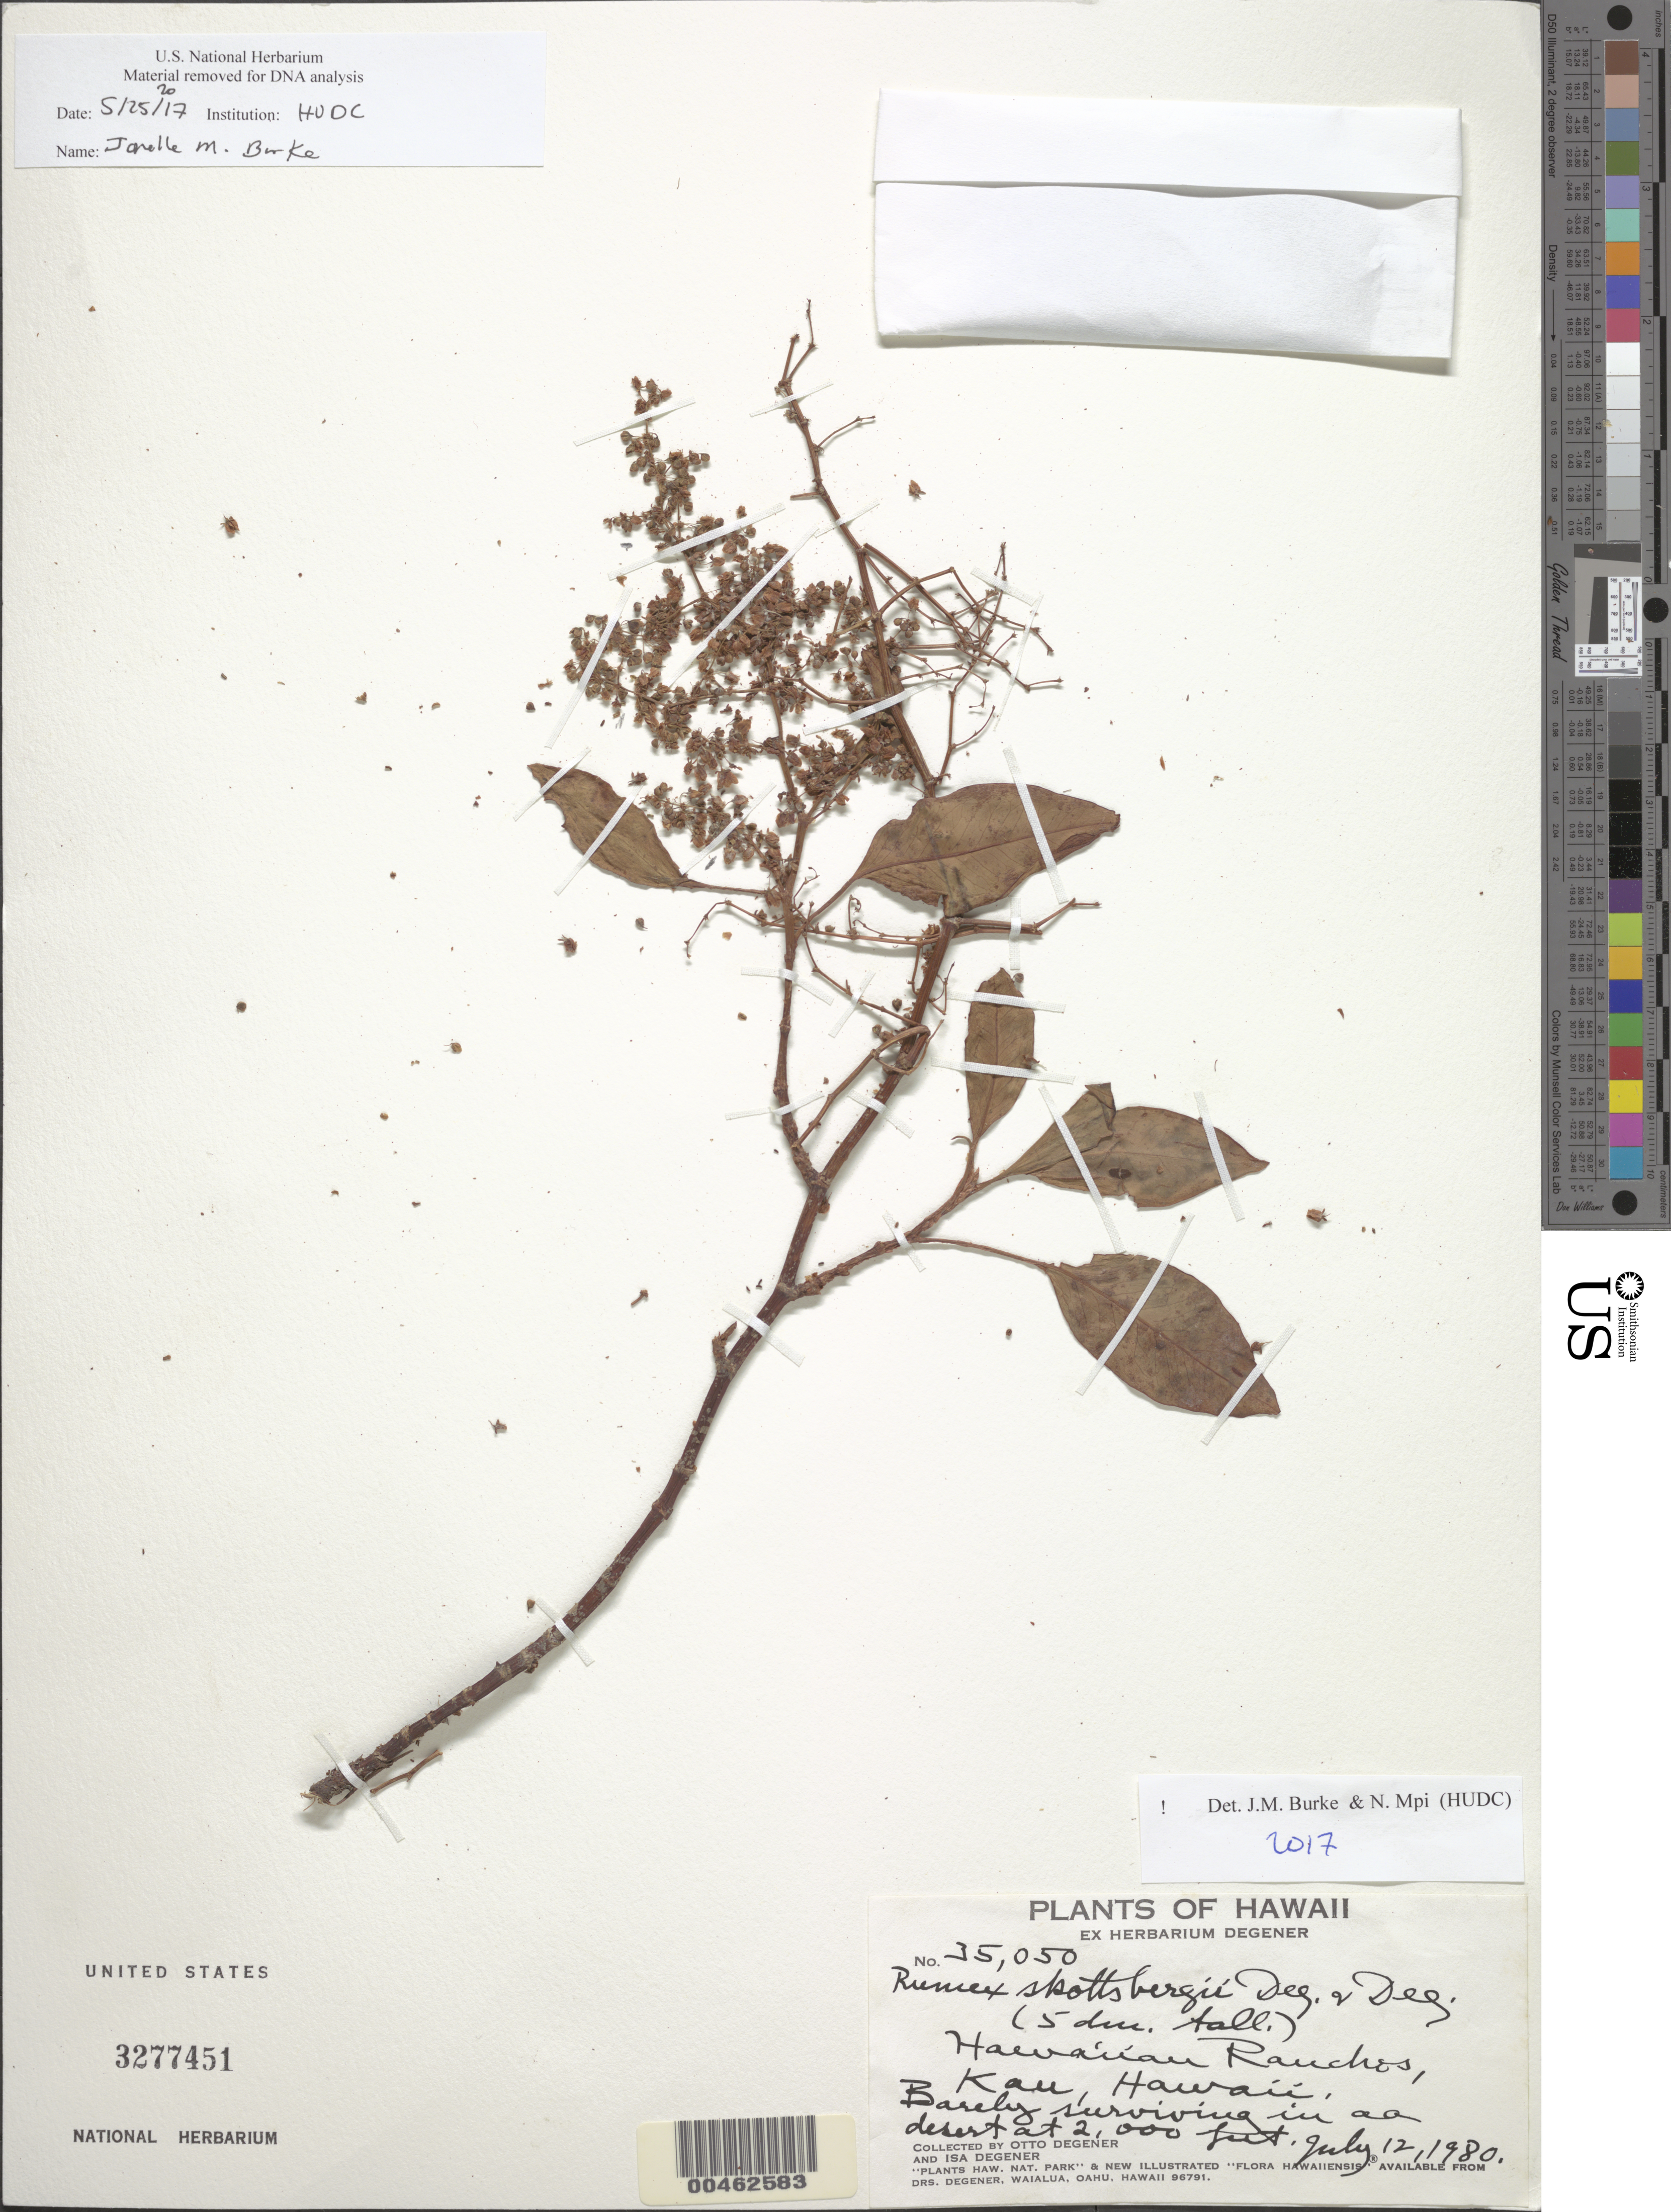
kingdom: Plantae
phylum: Tracheophyta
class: Magnoliopsida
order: Caryophyllales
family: Polygonaceae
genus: Rumex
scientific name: Rumex skottsbergii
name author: O. Deg. & I. Deg.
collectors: O. Degener & I. Degener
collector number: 35050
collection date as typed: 12 Jul 1980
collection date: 1980-07-12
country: United States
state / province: Hawaii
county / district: Hawaii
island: Hawaii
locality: Hawaiian Ranchos, Kau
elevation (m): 610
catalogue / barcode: US 3277451